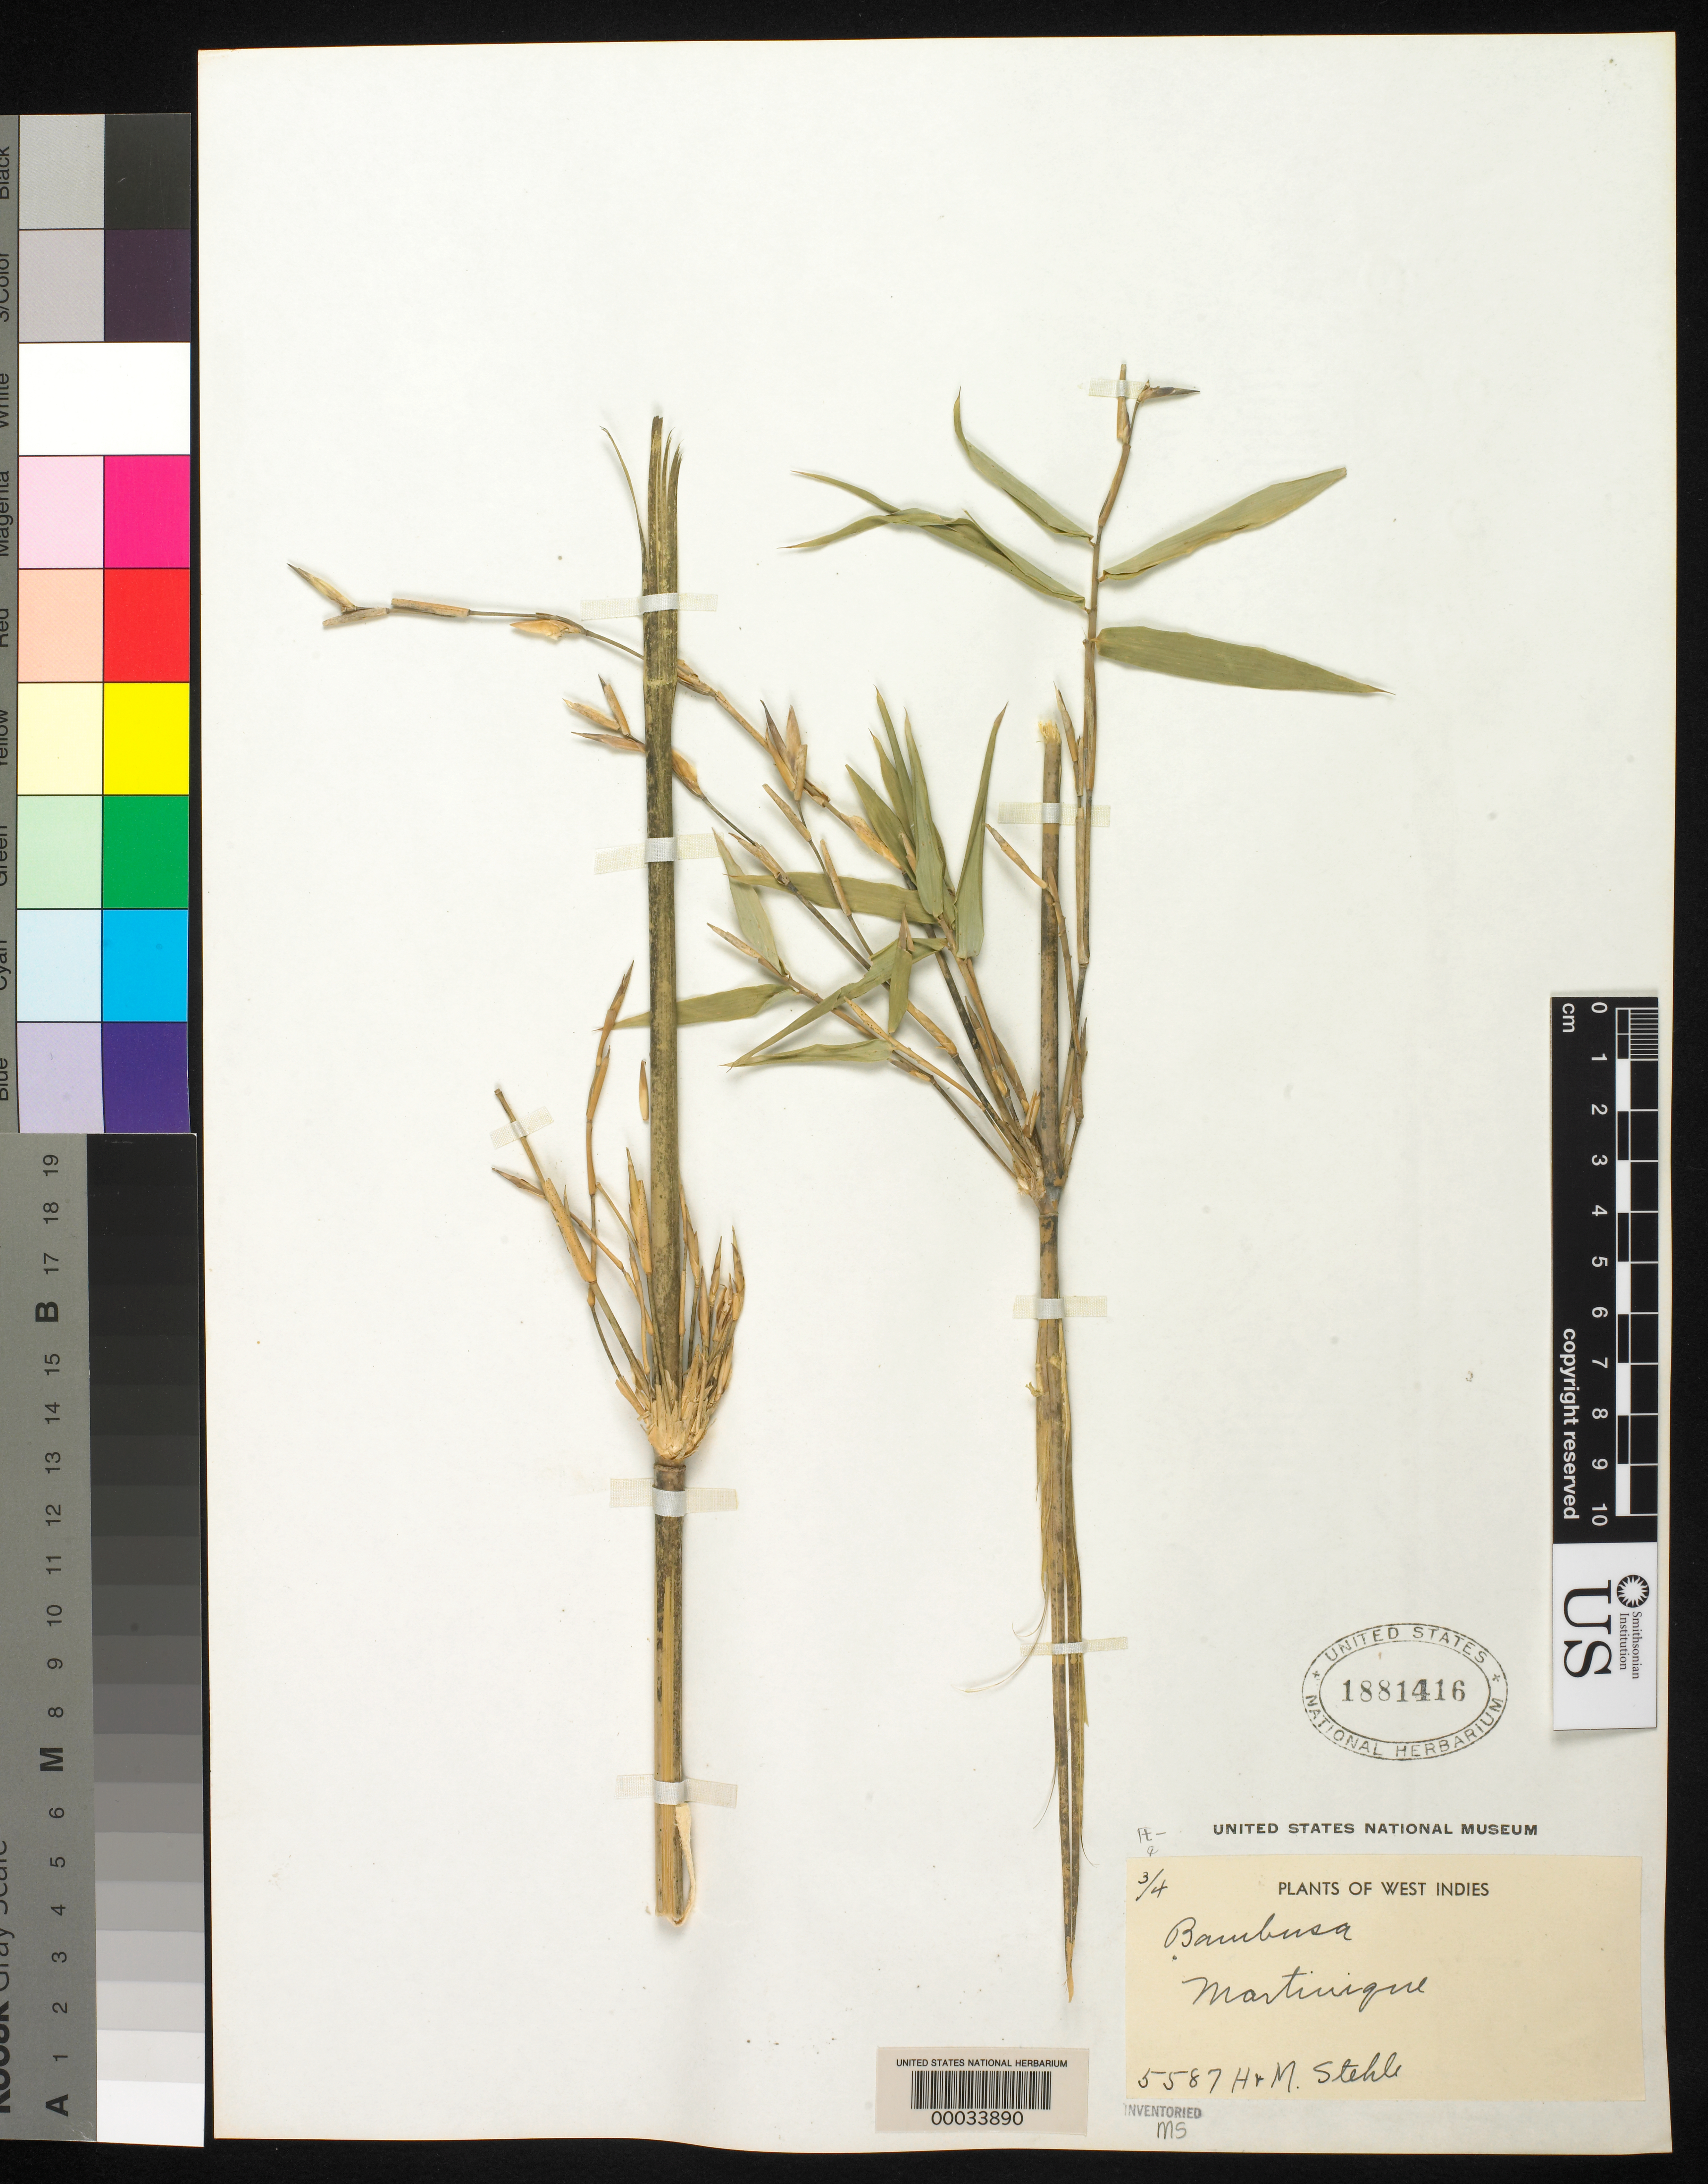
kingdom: Plantae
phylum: Tracheophyta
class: Liliopsida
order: Poales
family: Poaceae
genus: Bambusa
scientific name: Bambusa multiplex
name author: (Lour.) Raeusch. ex Schult. & Schult. f.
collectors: H. Stehlé & M. Stehlé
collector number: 5587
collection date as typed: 12 Dec 1944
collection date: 1944-12-12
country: Martinique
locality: Lagarde, tivoli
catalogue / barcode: US 1881416